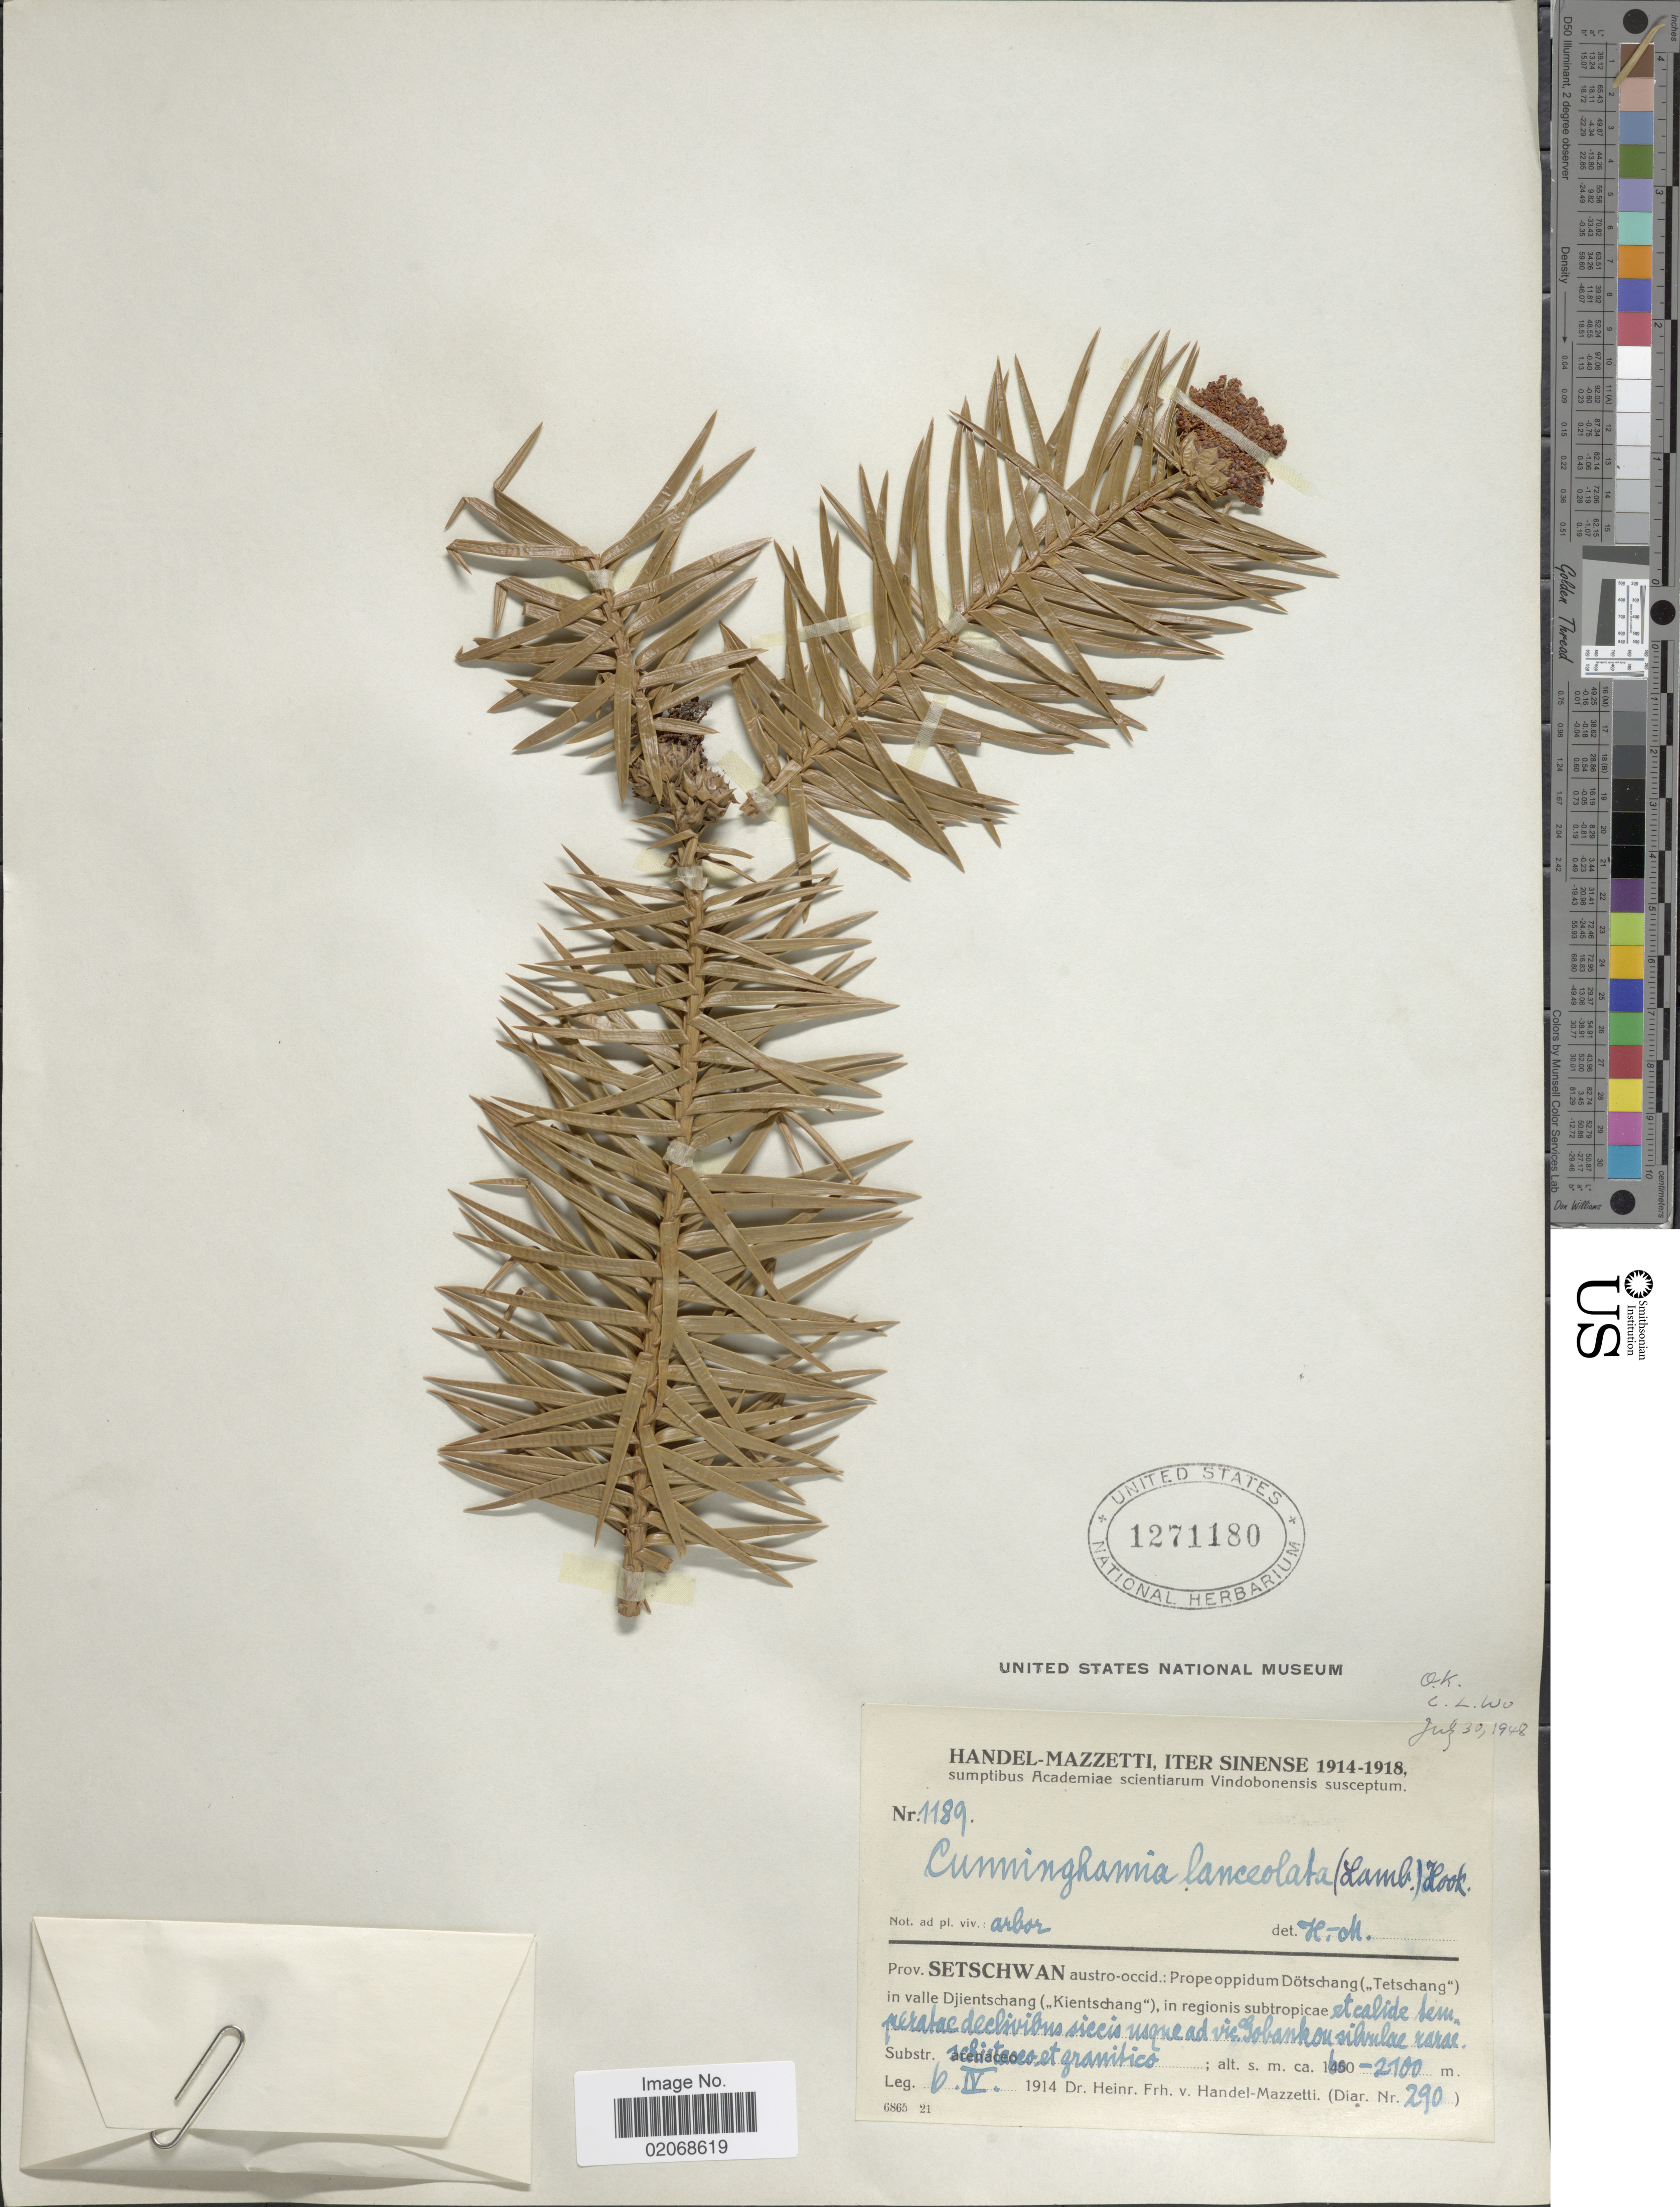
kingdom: Plantae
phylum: Tracheophyta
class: Pinopsida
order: Pinales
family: Cupressaceae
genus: Cunninghamia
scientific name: Cunninghamia lanceolata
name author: (Lamb.) Hook.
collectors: H. Handel-Mazzetti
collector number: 290/1189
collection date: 1914-04-06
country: China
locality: Prov. Setschwan austro-occid.: prope oppidum Dotschang (,,Tetschang") in valle Sjientschang (,,Kientschang"), in regionis subtropicae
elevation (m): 160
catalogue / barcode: US 1271180